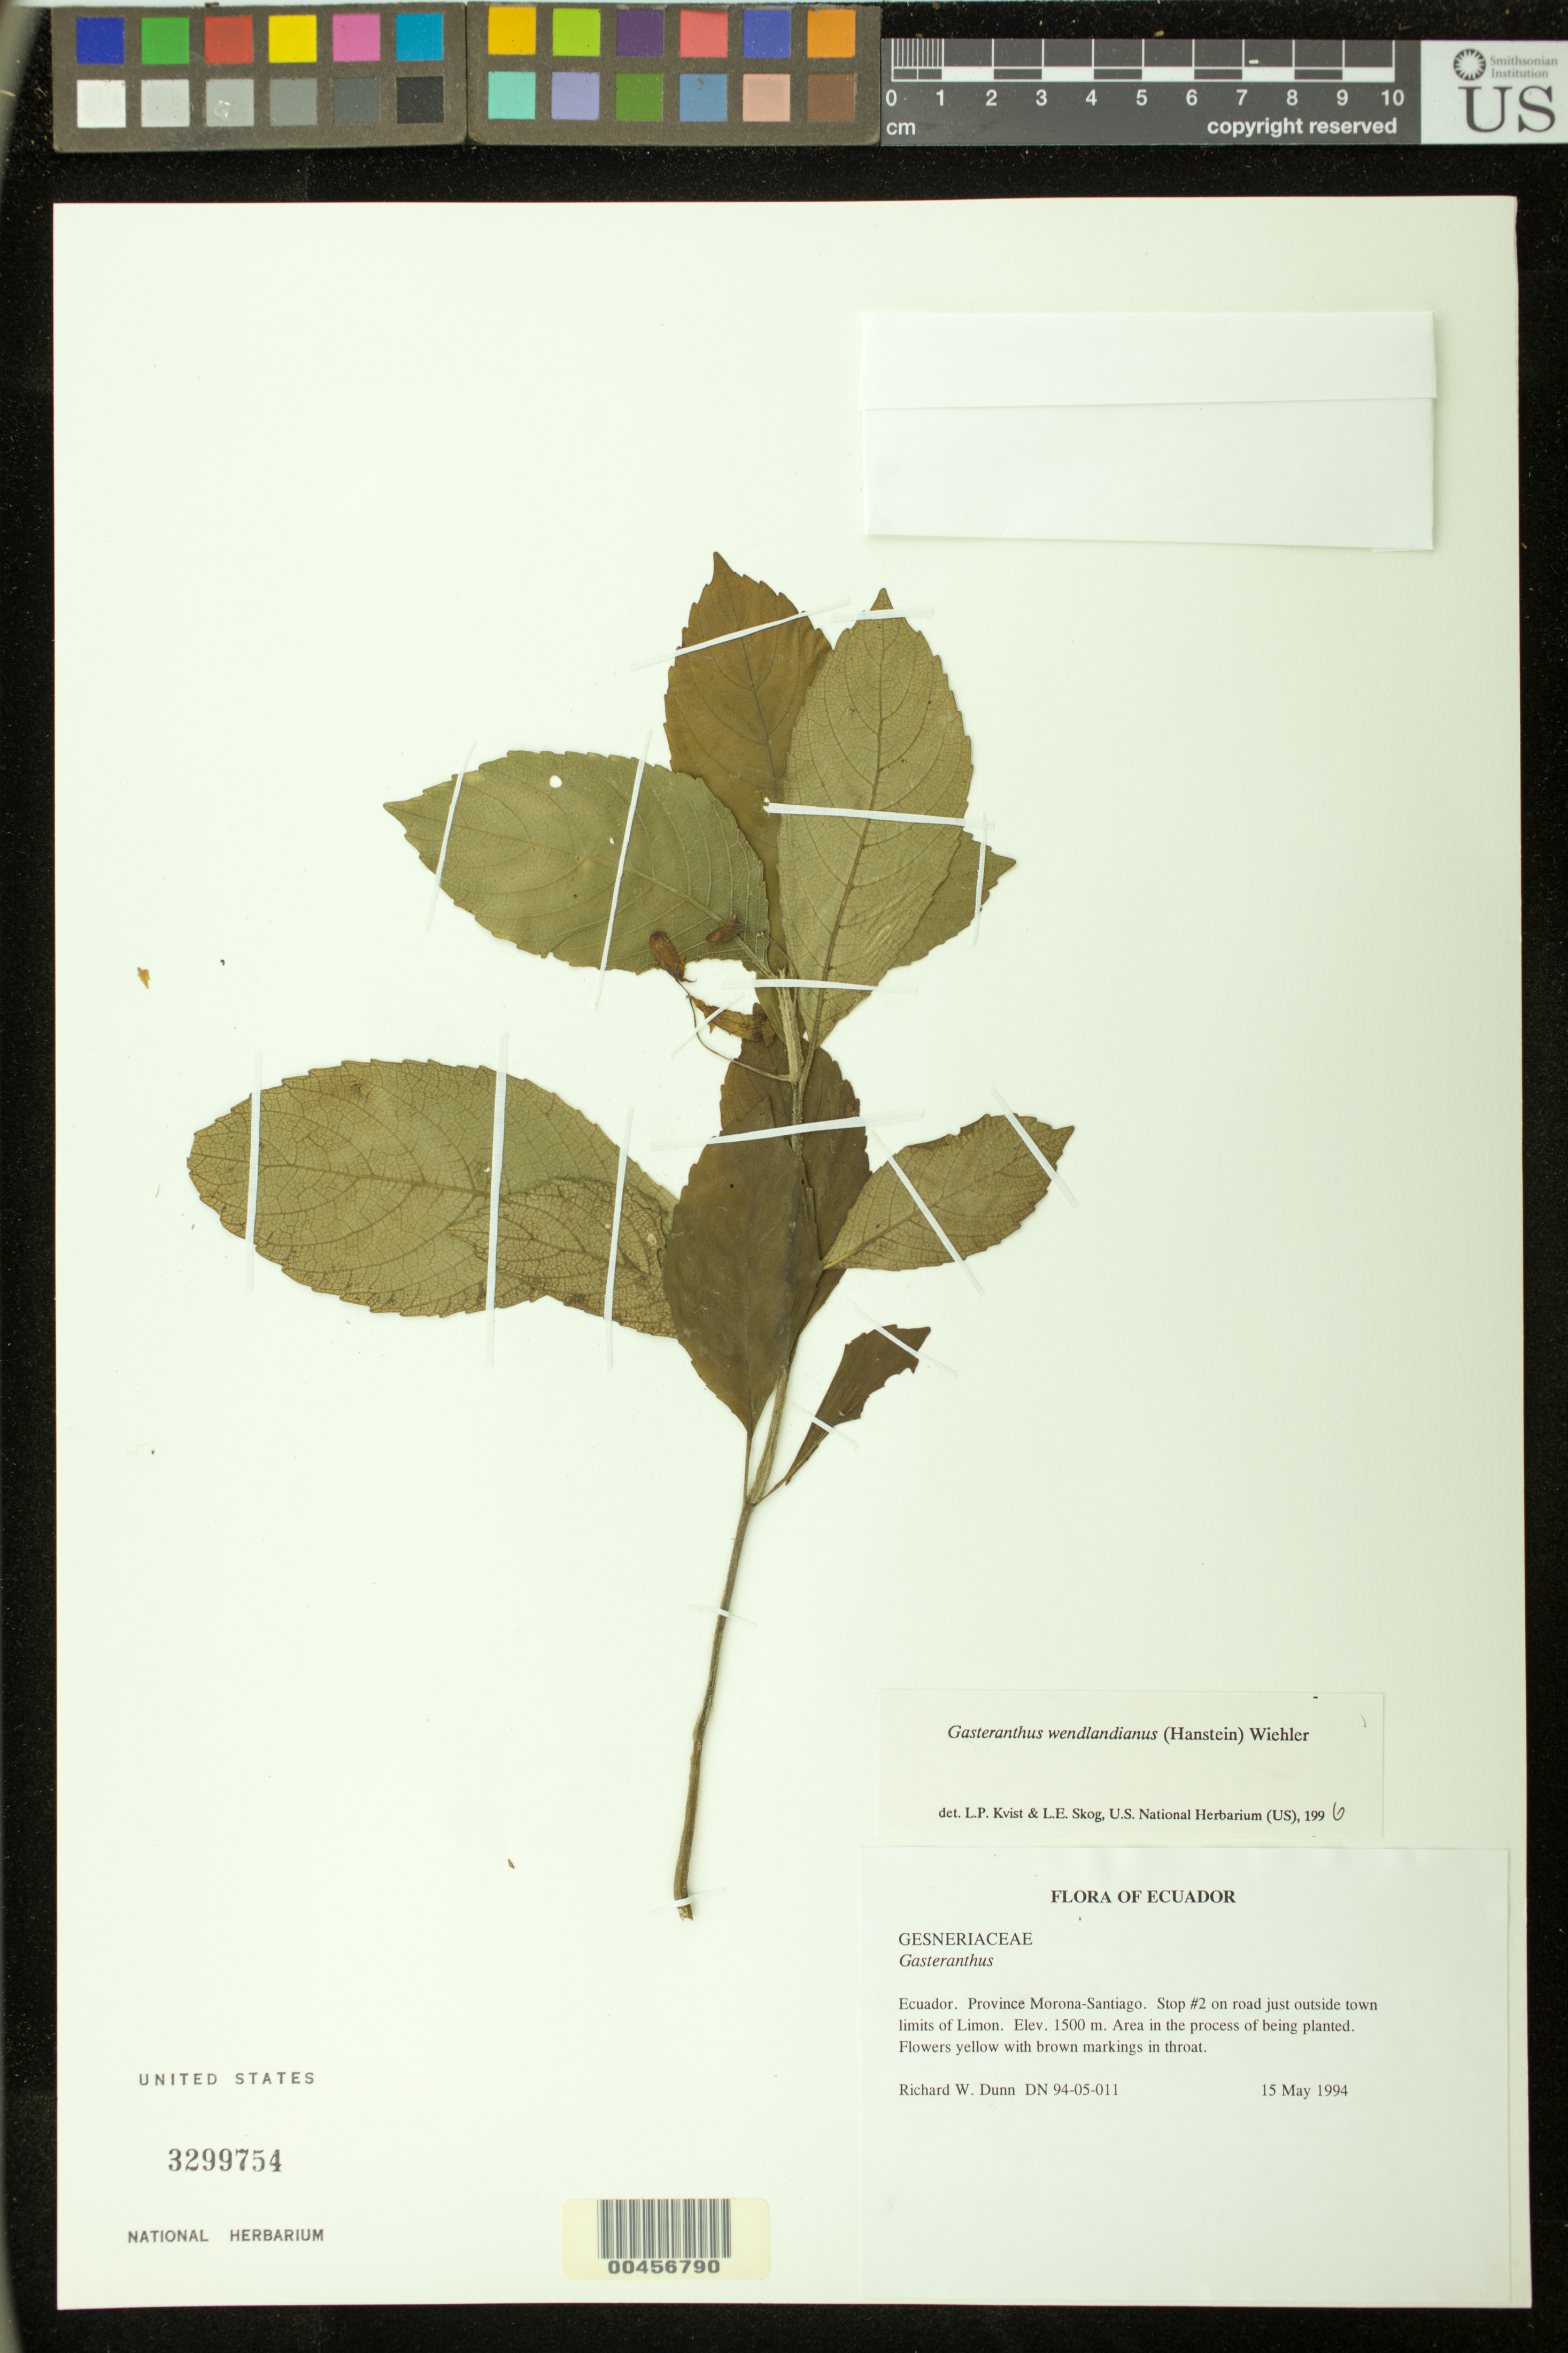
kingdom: Plantae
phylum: Tracheophyta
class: Magnoliopsida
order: Lamiales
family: Gesneriaceae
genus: Gasteranthus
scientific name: Gasteranthus wendlandianus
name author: (Hanst.) Wiehler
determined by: Skog, Laurence E.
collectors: R. Dunn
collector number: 9405011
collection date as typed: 15 May 1994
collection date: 1994-05-15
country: Ecuador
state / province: Morona-Santiago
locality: Stop #2 on road just outside town limits of Limon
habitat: Area in the process of being planted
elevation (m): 1500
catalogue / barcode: US 3299754